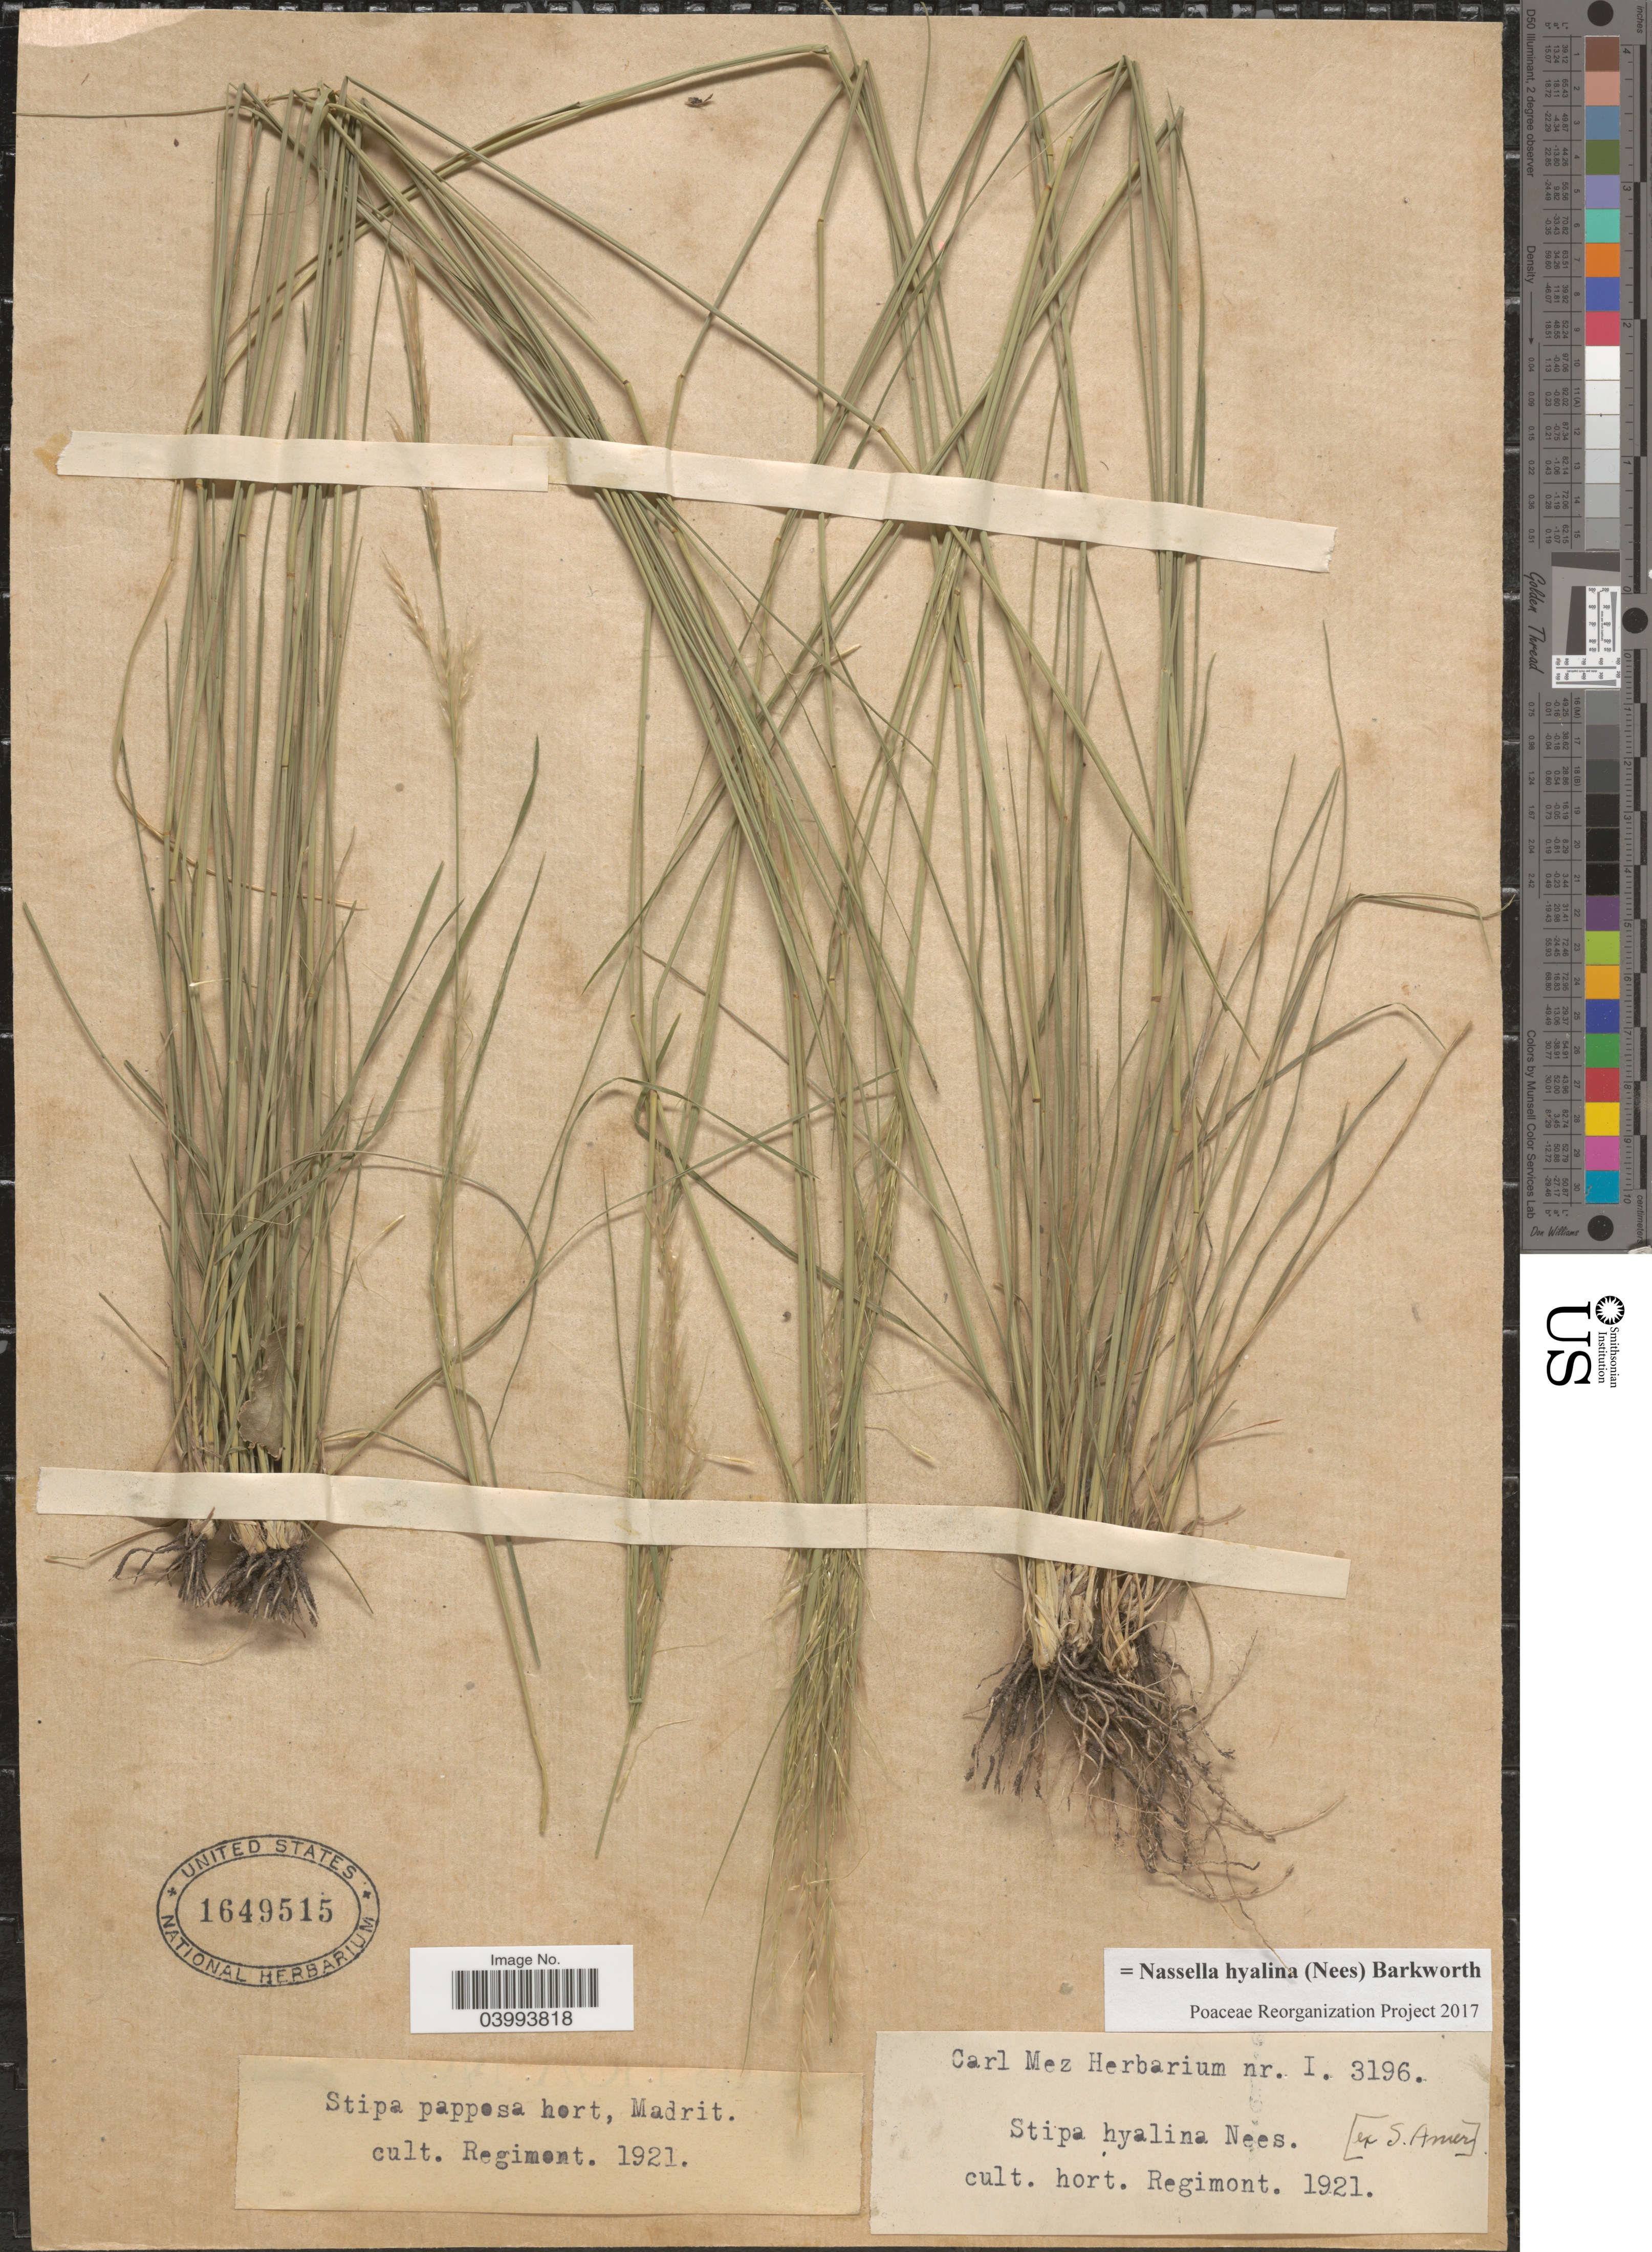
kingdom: Plantae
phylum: Tracheophyta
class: Liliopsida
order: Poales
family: Poaceae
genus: Nassella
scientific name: Nassella hyalina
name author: (Nees) Barkworth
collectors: Ex herb. Carl Mez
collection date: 1921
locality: Cult. hort. Regimont.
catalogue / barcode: US 1649515